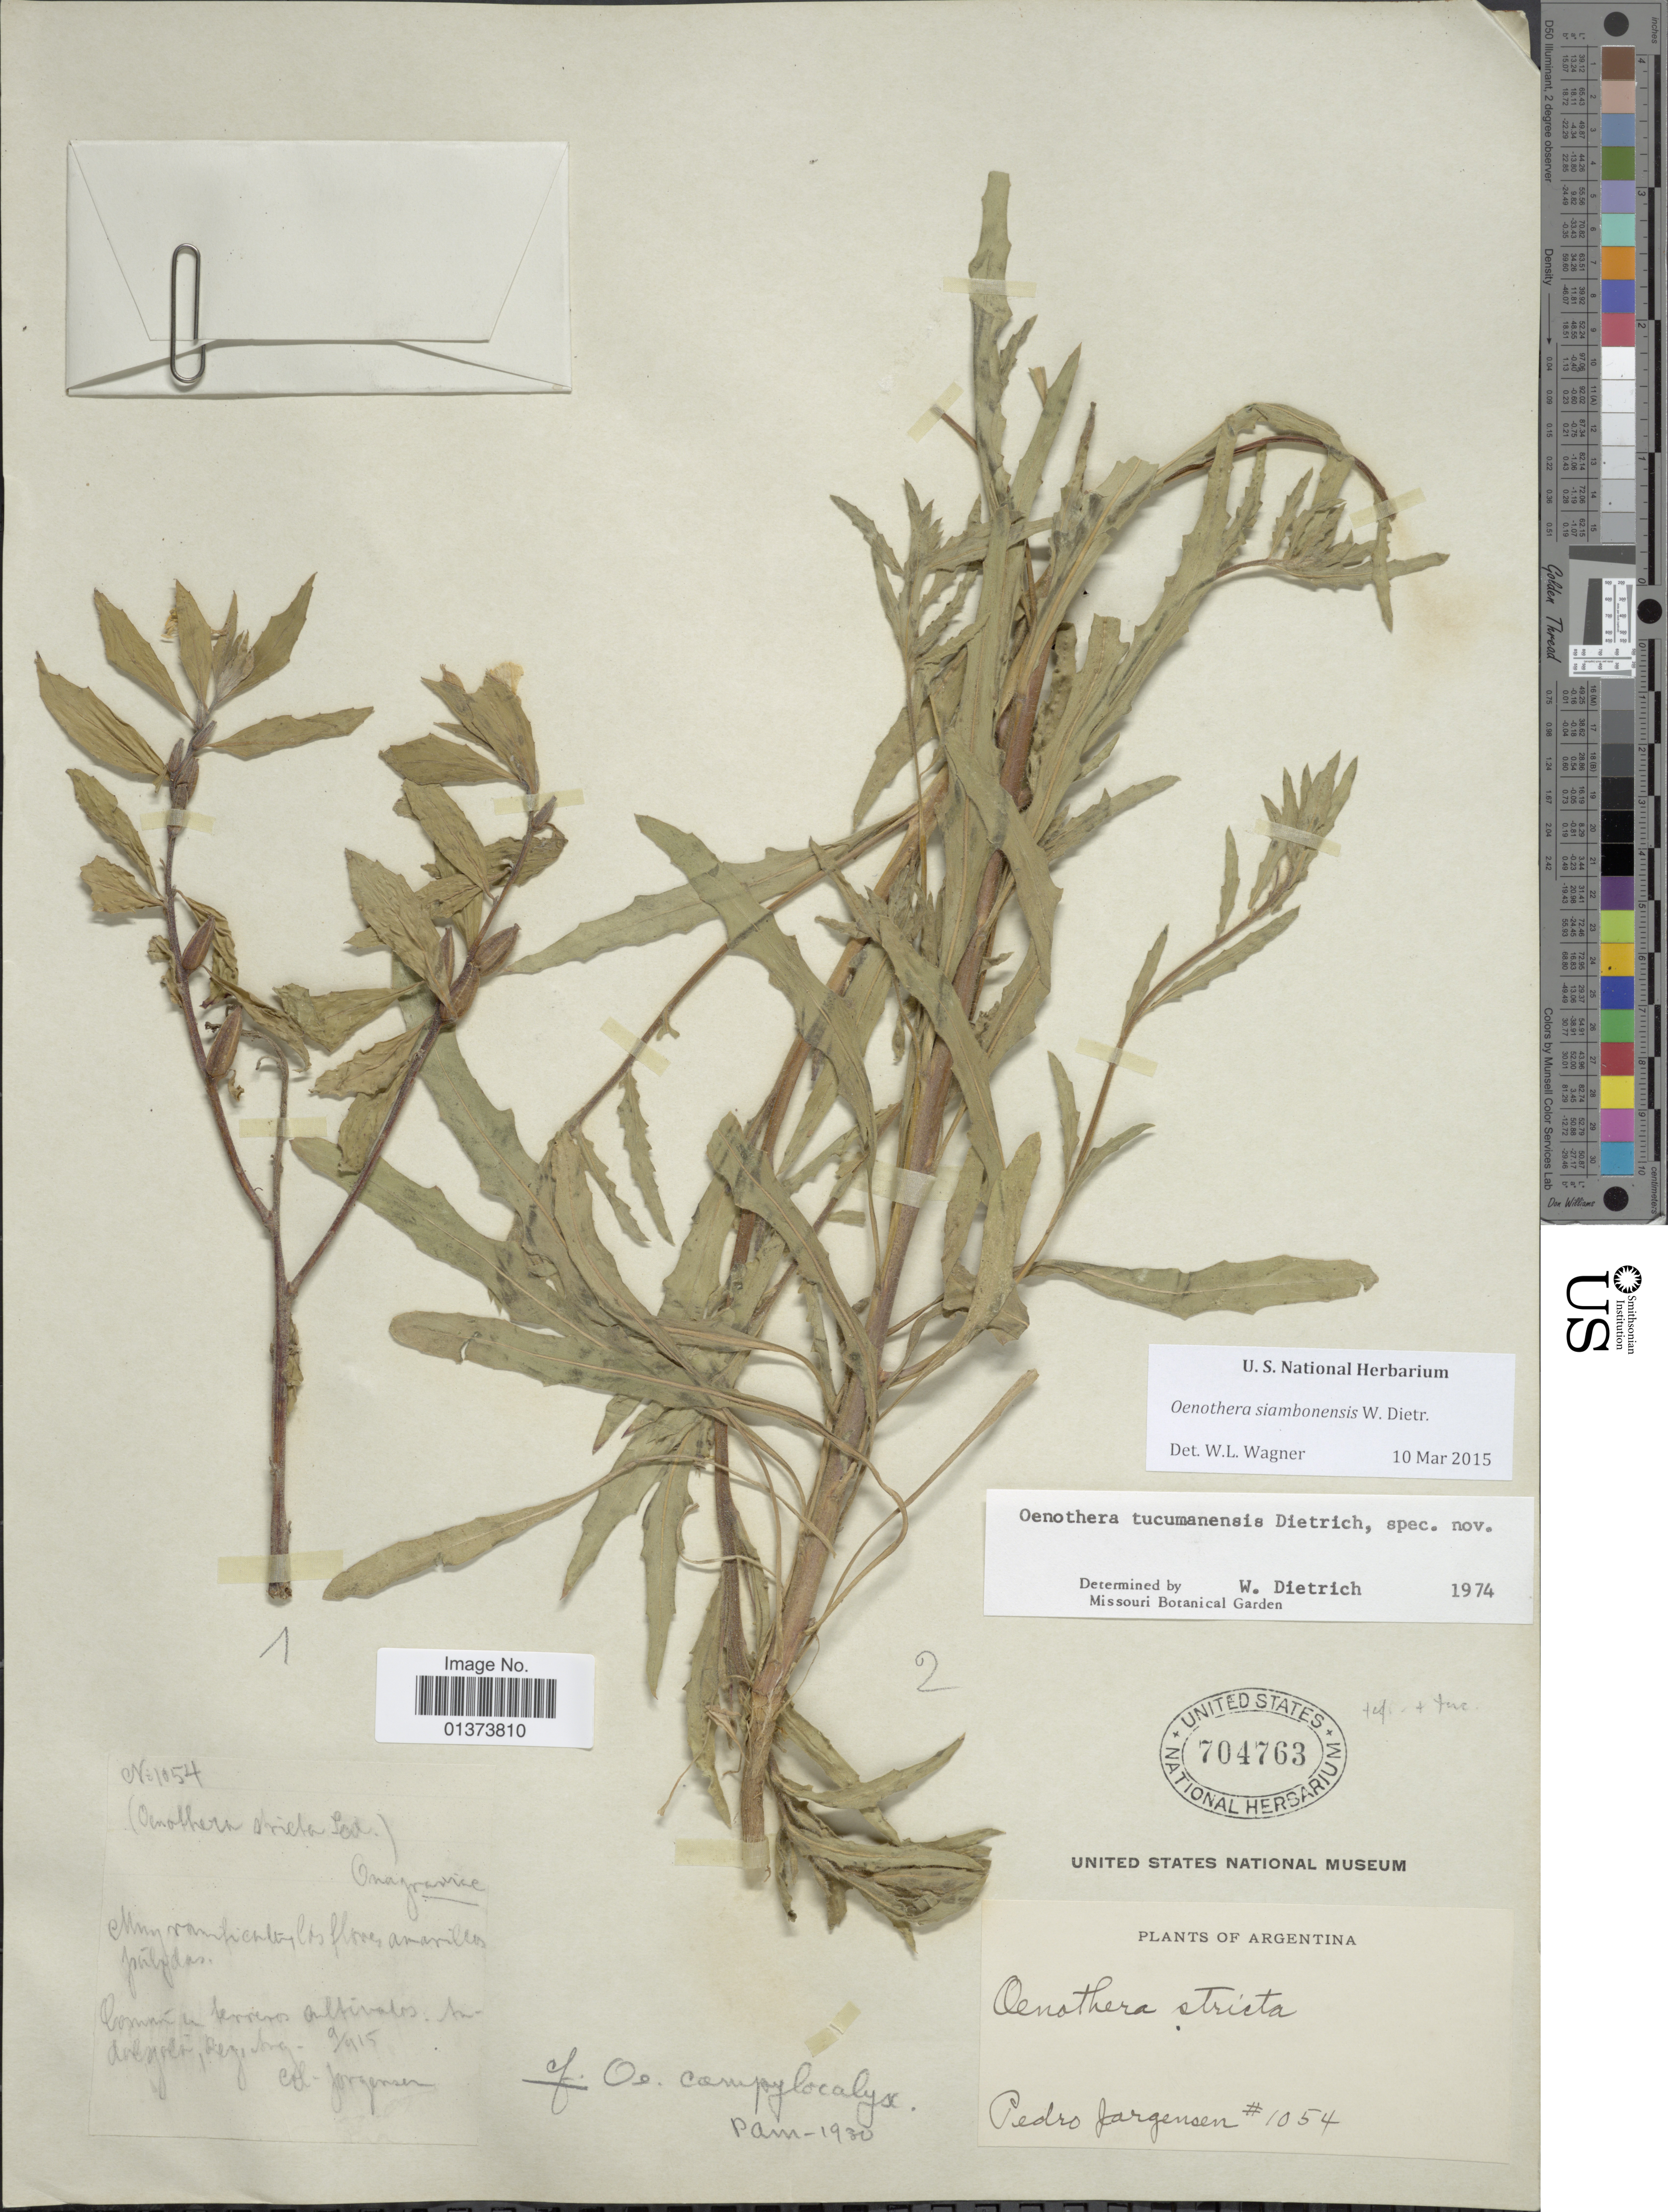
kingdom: Plantae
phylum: Tracheophyta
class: Magnoliopsida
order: Myrtales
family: Onagraceae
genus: Oenothera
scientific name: Oenothera siambonensis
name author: W. Dietr.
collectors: P. Jörgensen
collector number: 1054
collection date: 1915-09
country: Argentina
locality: Andalgala.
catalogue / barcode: US 704763